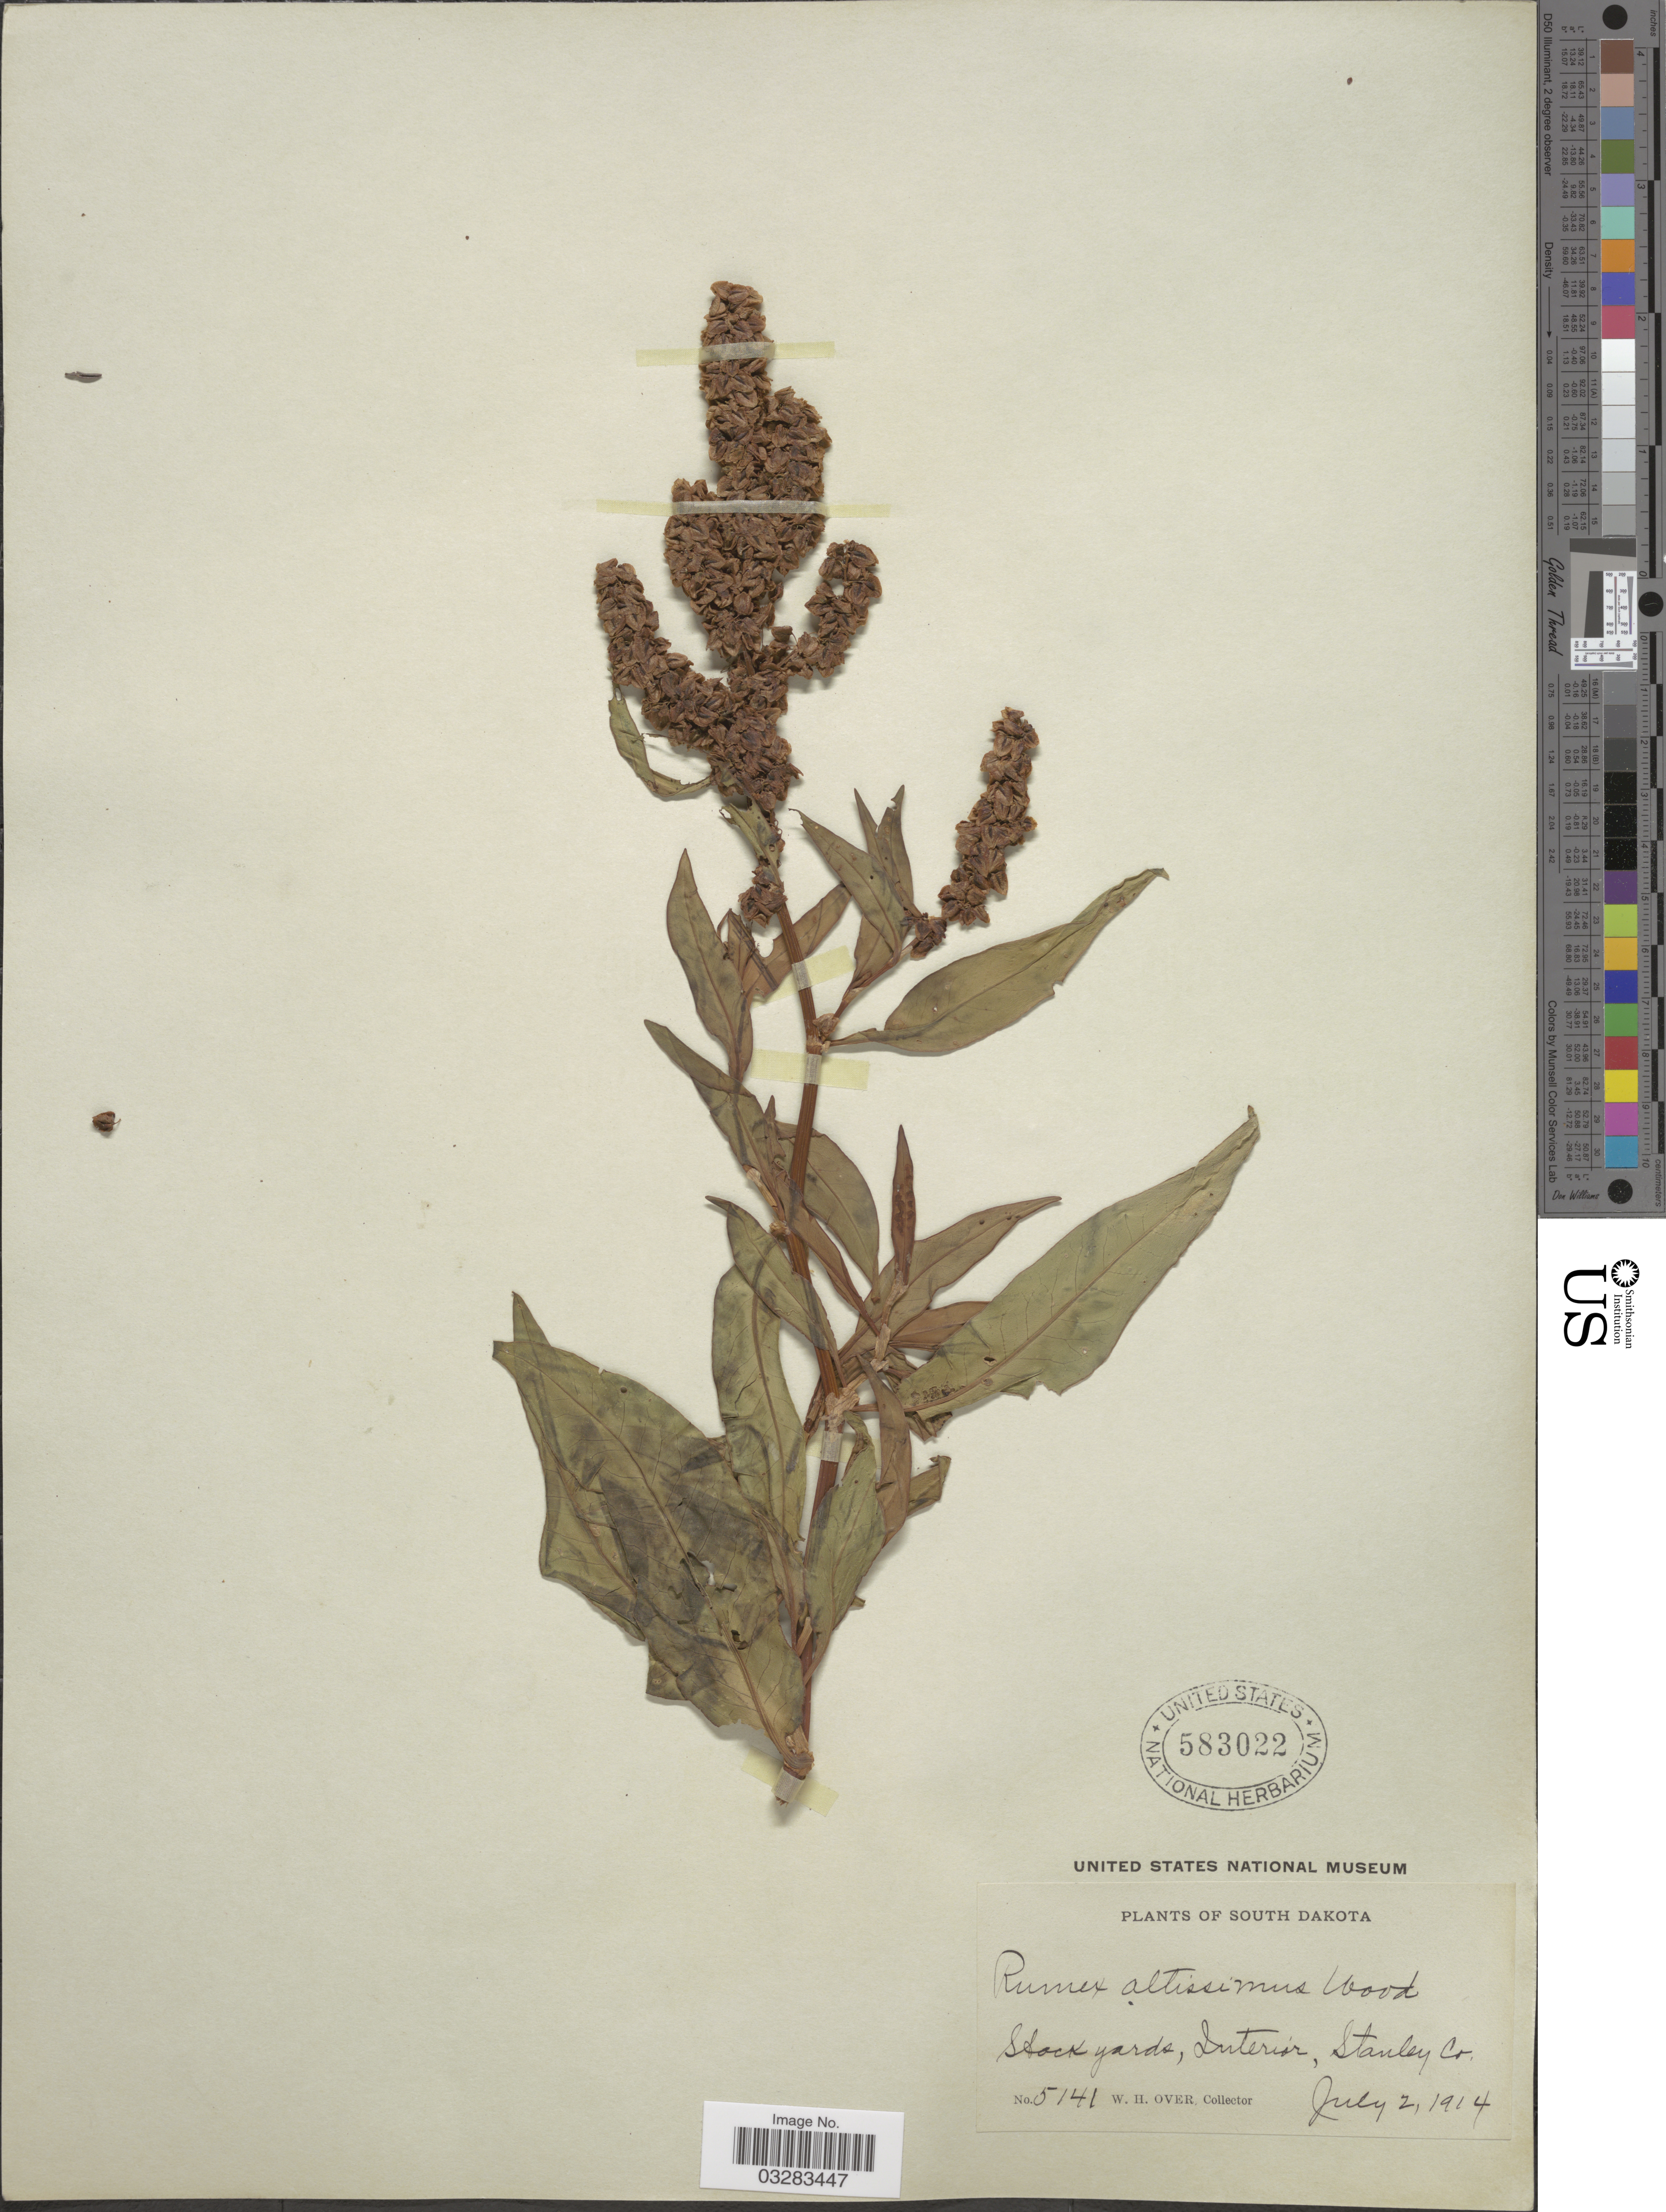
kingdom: Plantae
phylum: Tracheophyta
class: Magnoliopsida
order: Caryophyllales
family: Polygonaceae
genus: Rumex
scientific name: Rumex altissimus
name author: Alph. Wood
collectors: W. Over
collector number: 5141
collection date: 1914-07-02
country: United States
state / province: South Dakota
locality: Stockyards, Interior, Stanley Co.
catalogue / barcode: US 583022